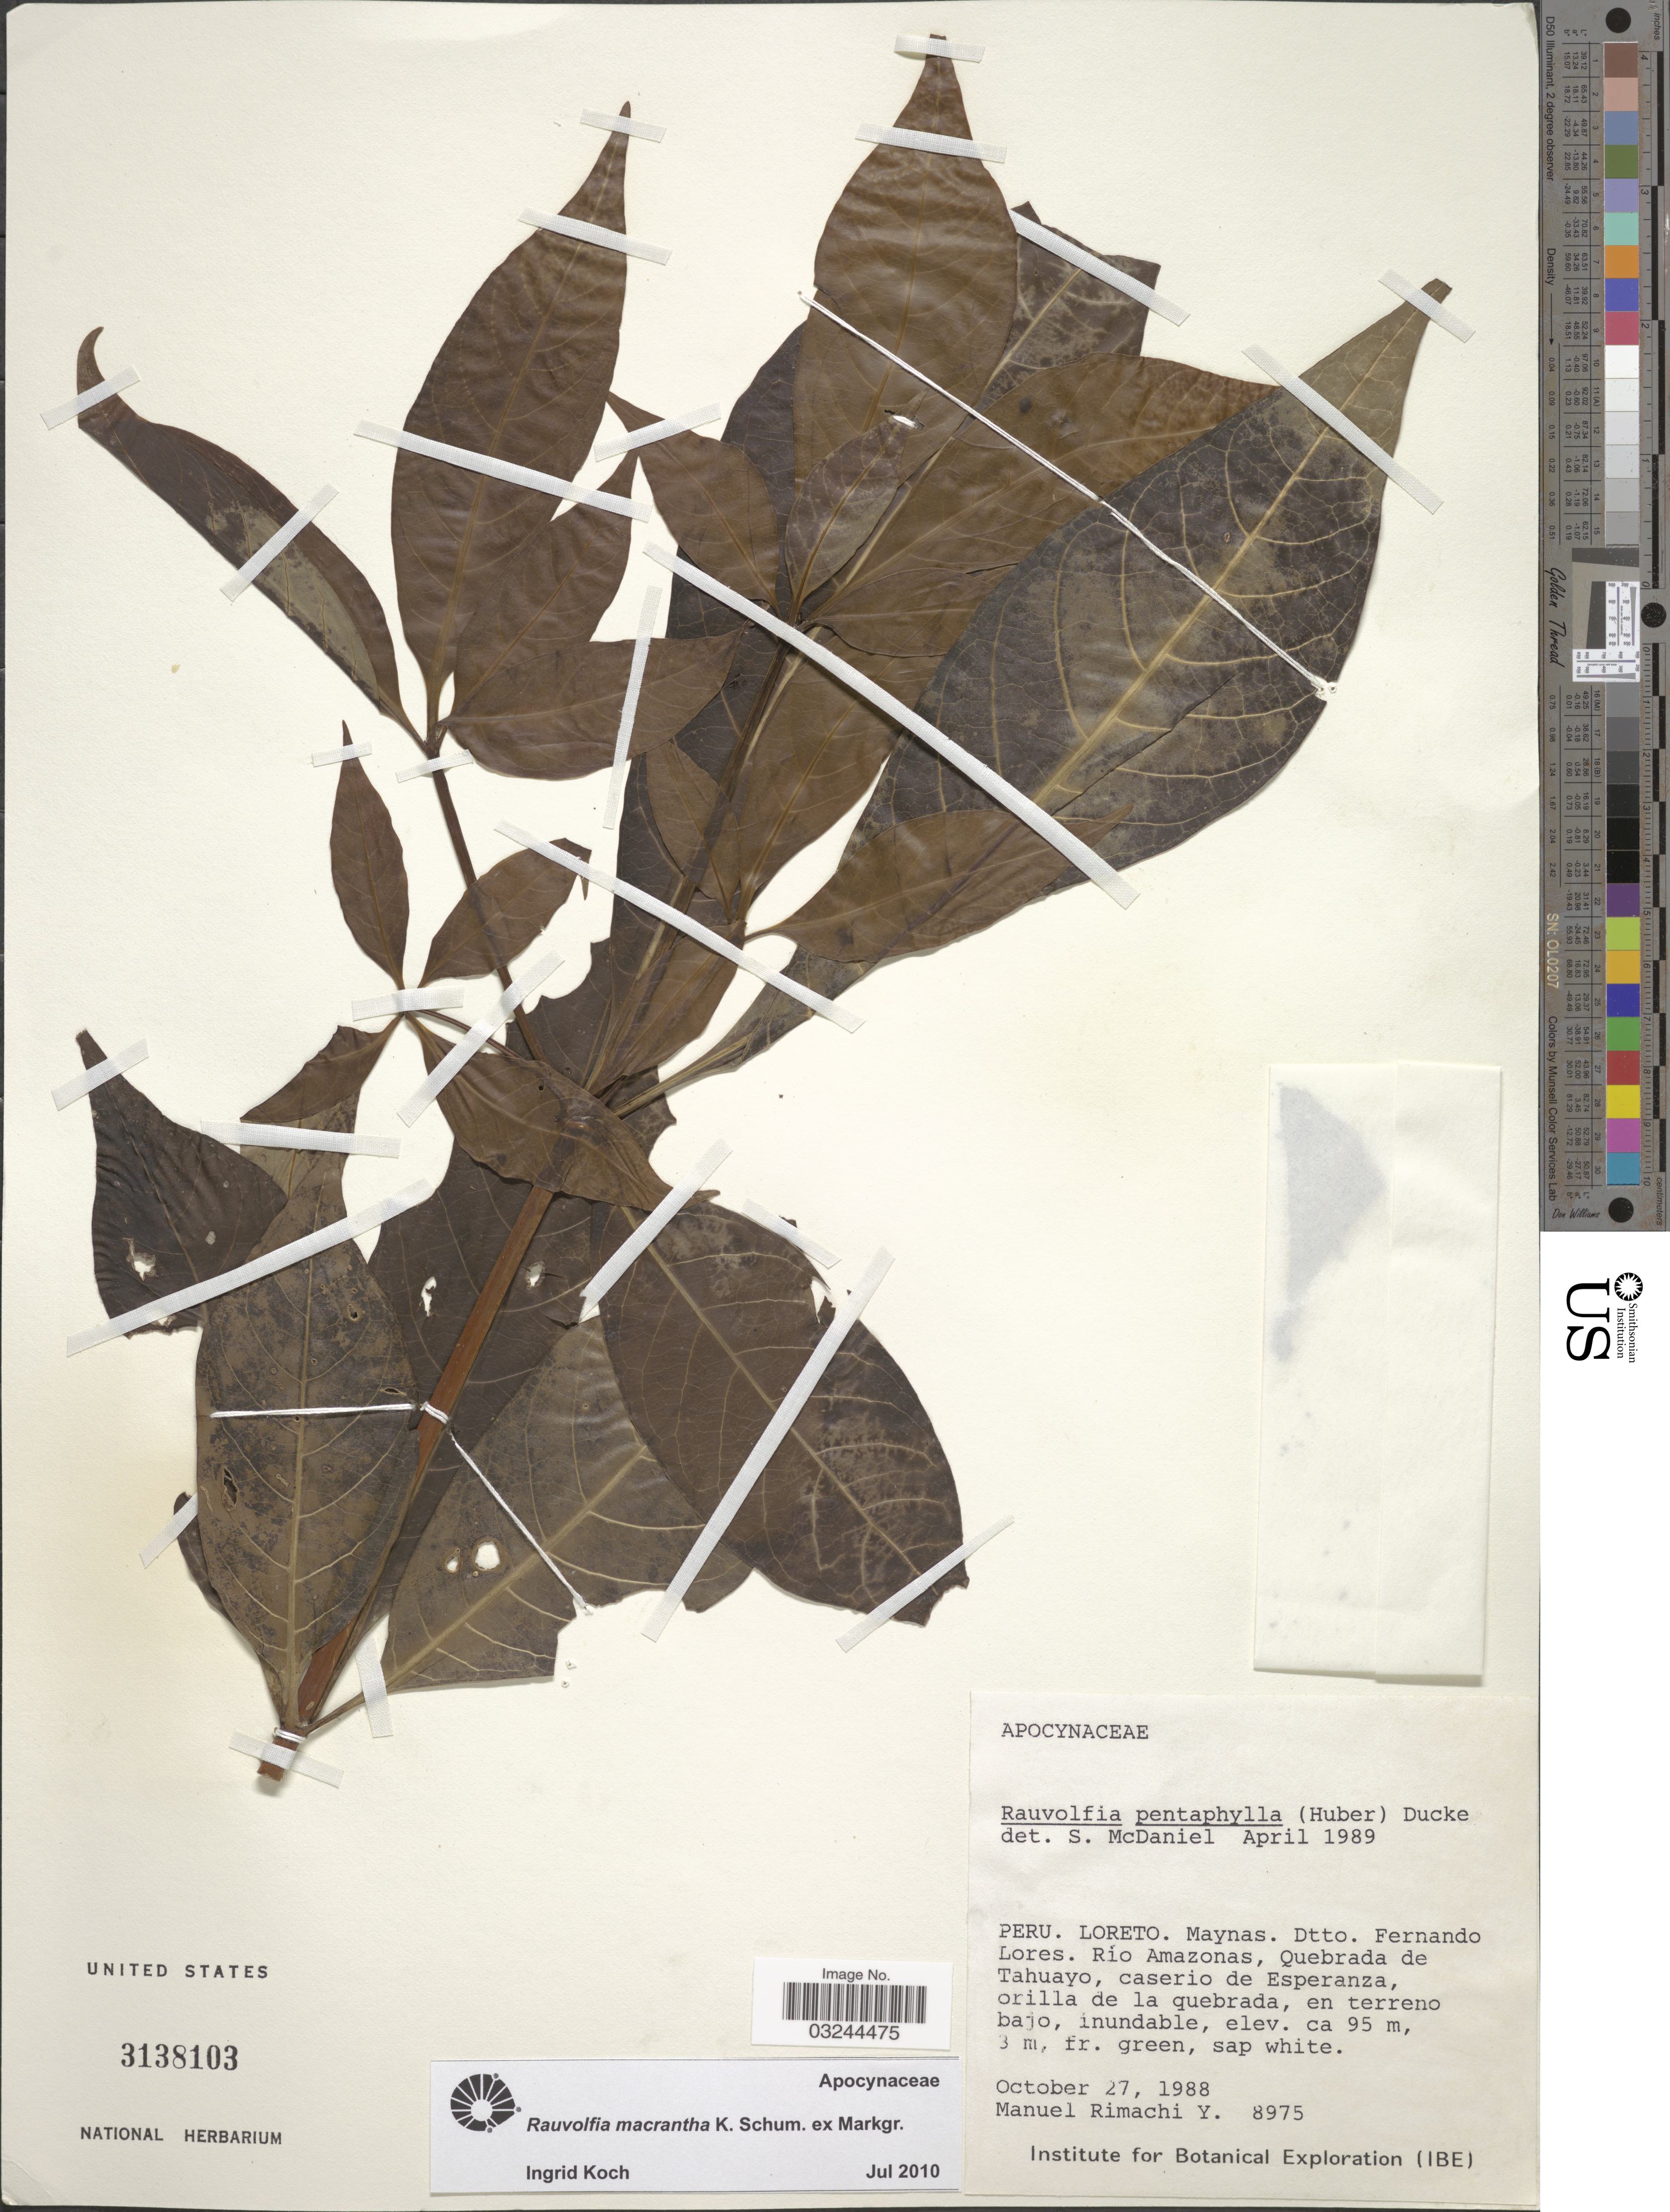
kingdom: Plantae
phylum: Tracheophyta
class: Magnoliopsida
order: Gentianales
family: Apocynaceae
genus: Rauvolfia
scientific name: Rauvolfia macrantha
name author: K. Schum. ex Markgr.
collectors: M. Rimachi Y.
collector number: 8975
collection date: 1988-10-27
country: Peru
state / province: Loreto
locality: Maynas. Dtto. Fernando Lores. Rio Amazonas, Quebrada de Tahuayo, caserio de Esperanza, orilla de la quebrada, en terreno bajo.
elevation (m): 95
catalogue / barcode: US 3138103